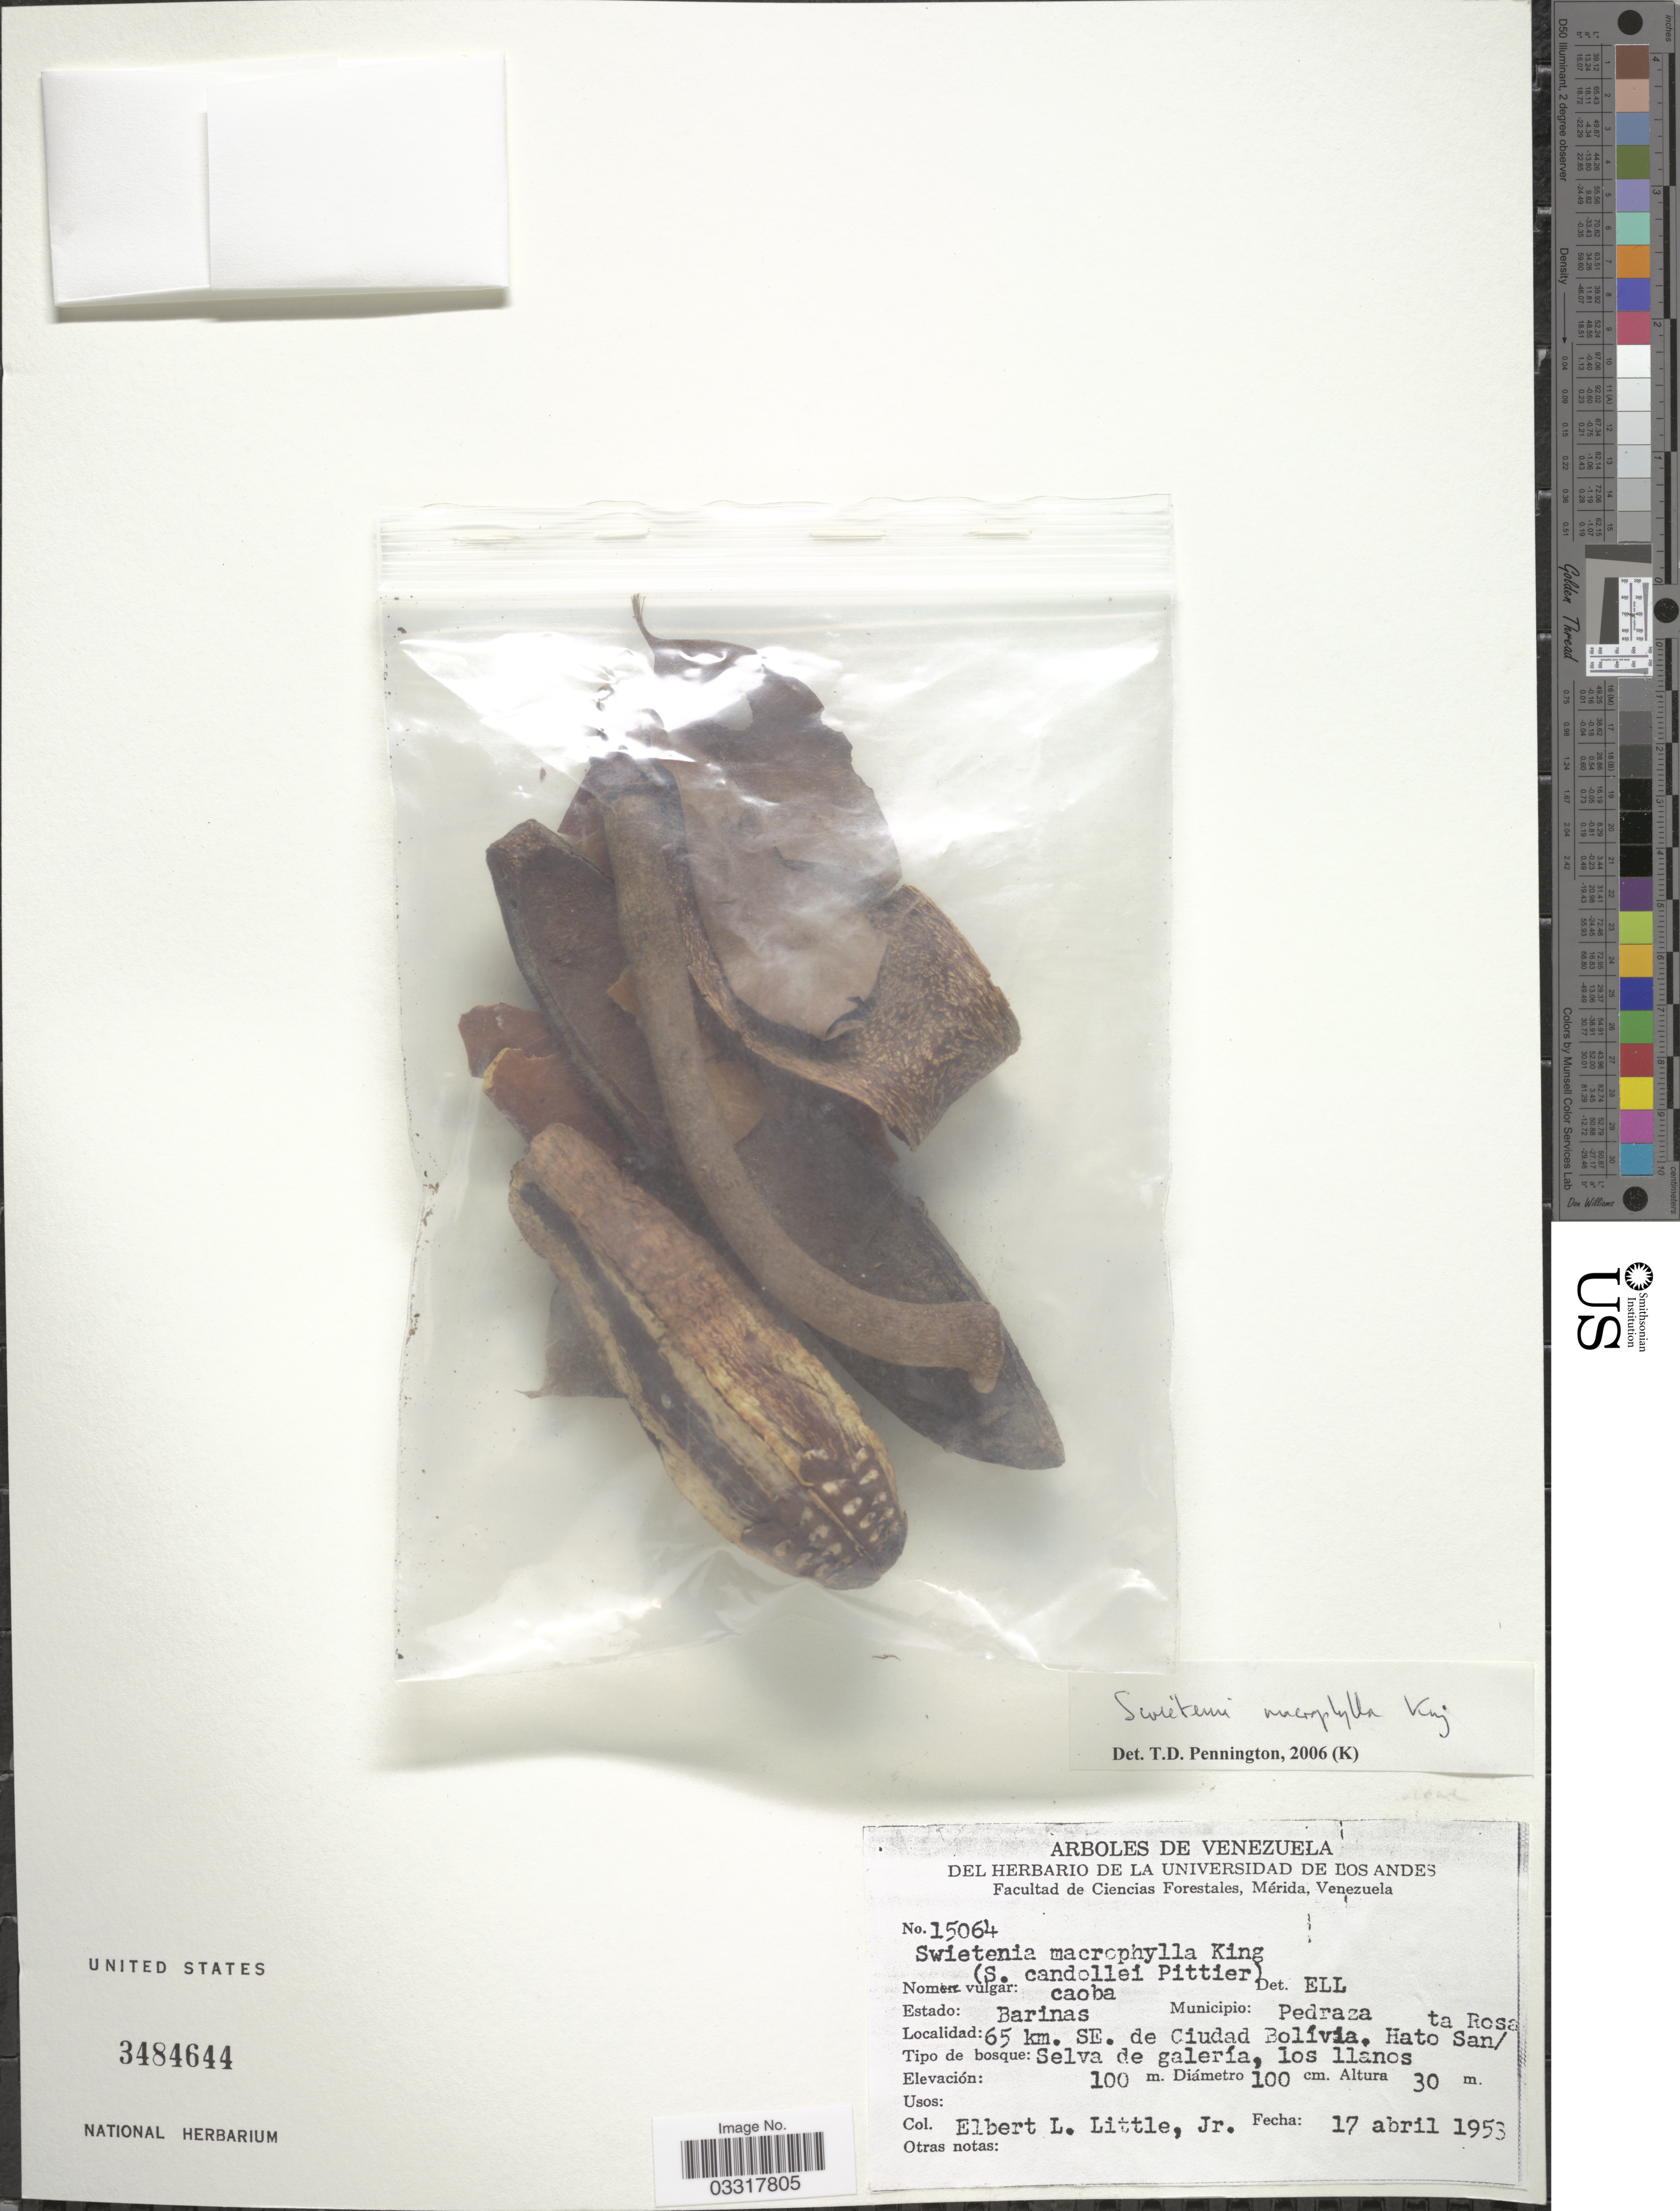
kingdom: Plantae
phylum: Tracheophyta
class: Magnoliopsida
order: Sapindales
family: Meliaceae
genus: Swietenia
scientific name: Swietenia macrophylla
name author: King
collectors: E. L. Little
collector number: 15064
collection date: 1953-04-17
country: Venezuela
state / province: Barinas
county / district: Pedraza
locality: Municipio: Pedraza. 65 km. SE. de Ciudad Bolívia. Hato Santa Rosa.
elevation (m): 100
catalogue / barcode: US 3484644